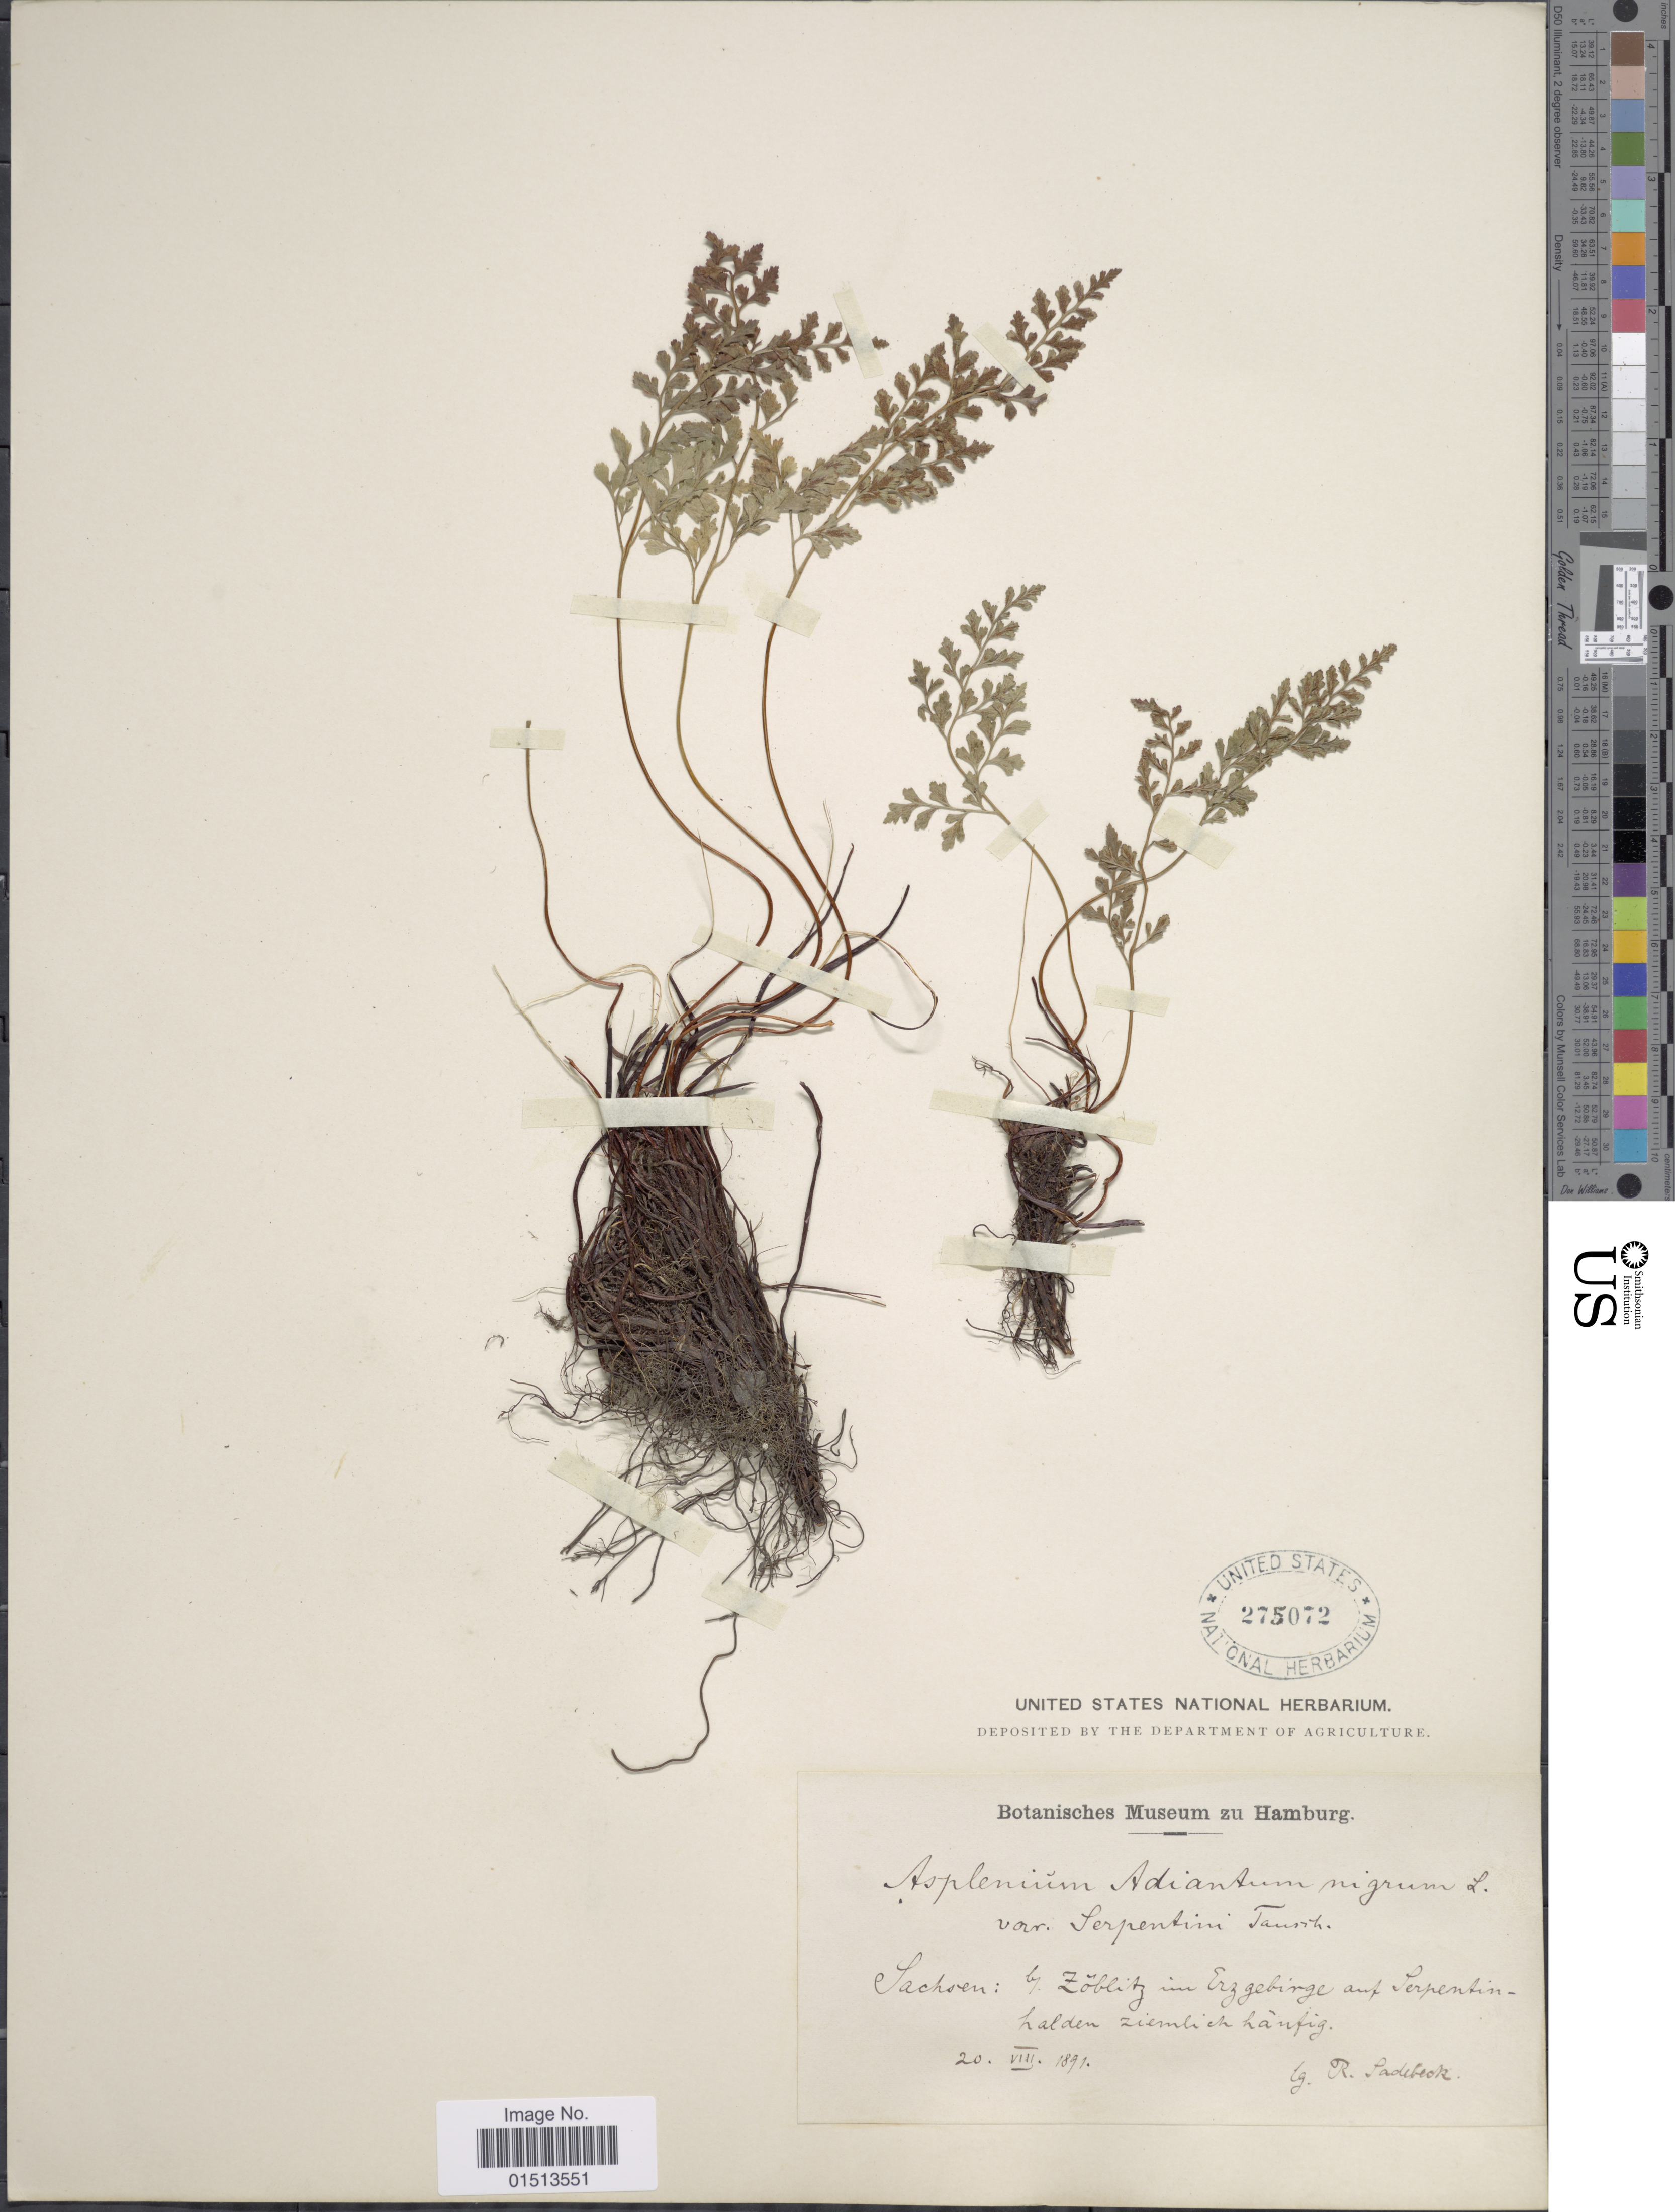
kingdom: Plantae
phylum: Tracheophyta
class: Polypodiopsida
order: Polypodiales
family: Aspleniaceae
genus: Asplenium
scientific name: Asplenium adiantum-nigrum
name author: L.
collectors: R. Sadebeck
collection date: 1891-08-20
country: Germany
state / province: Sachsen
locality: Bj Zoblity im Erzgebirge auf Serpentin-halden ziemlich haufig. [interpreted]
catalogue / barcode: US 275072